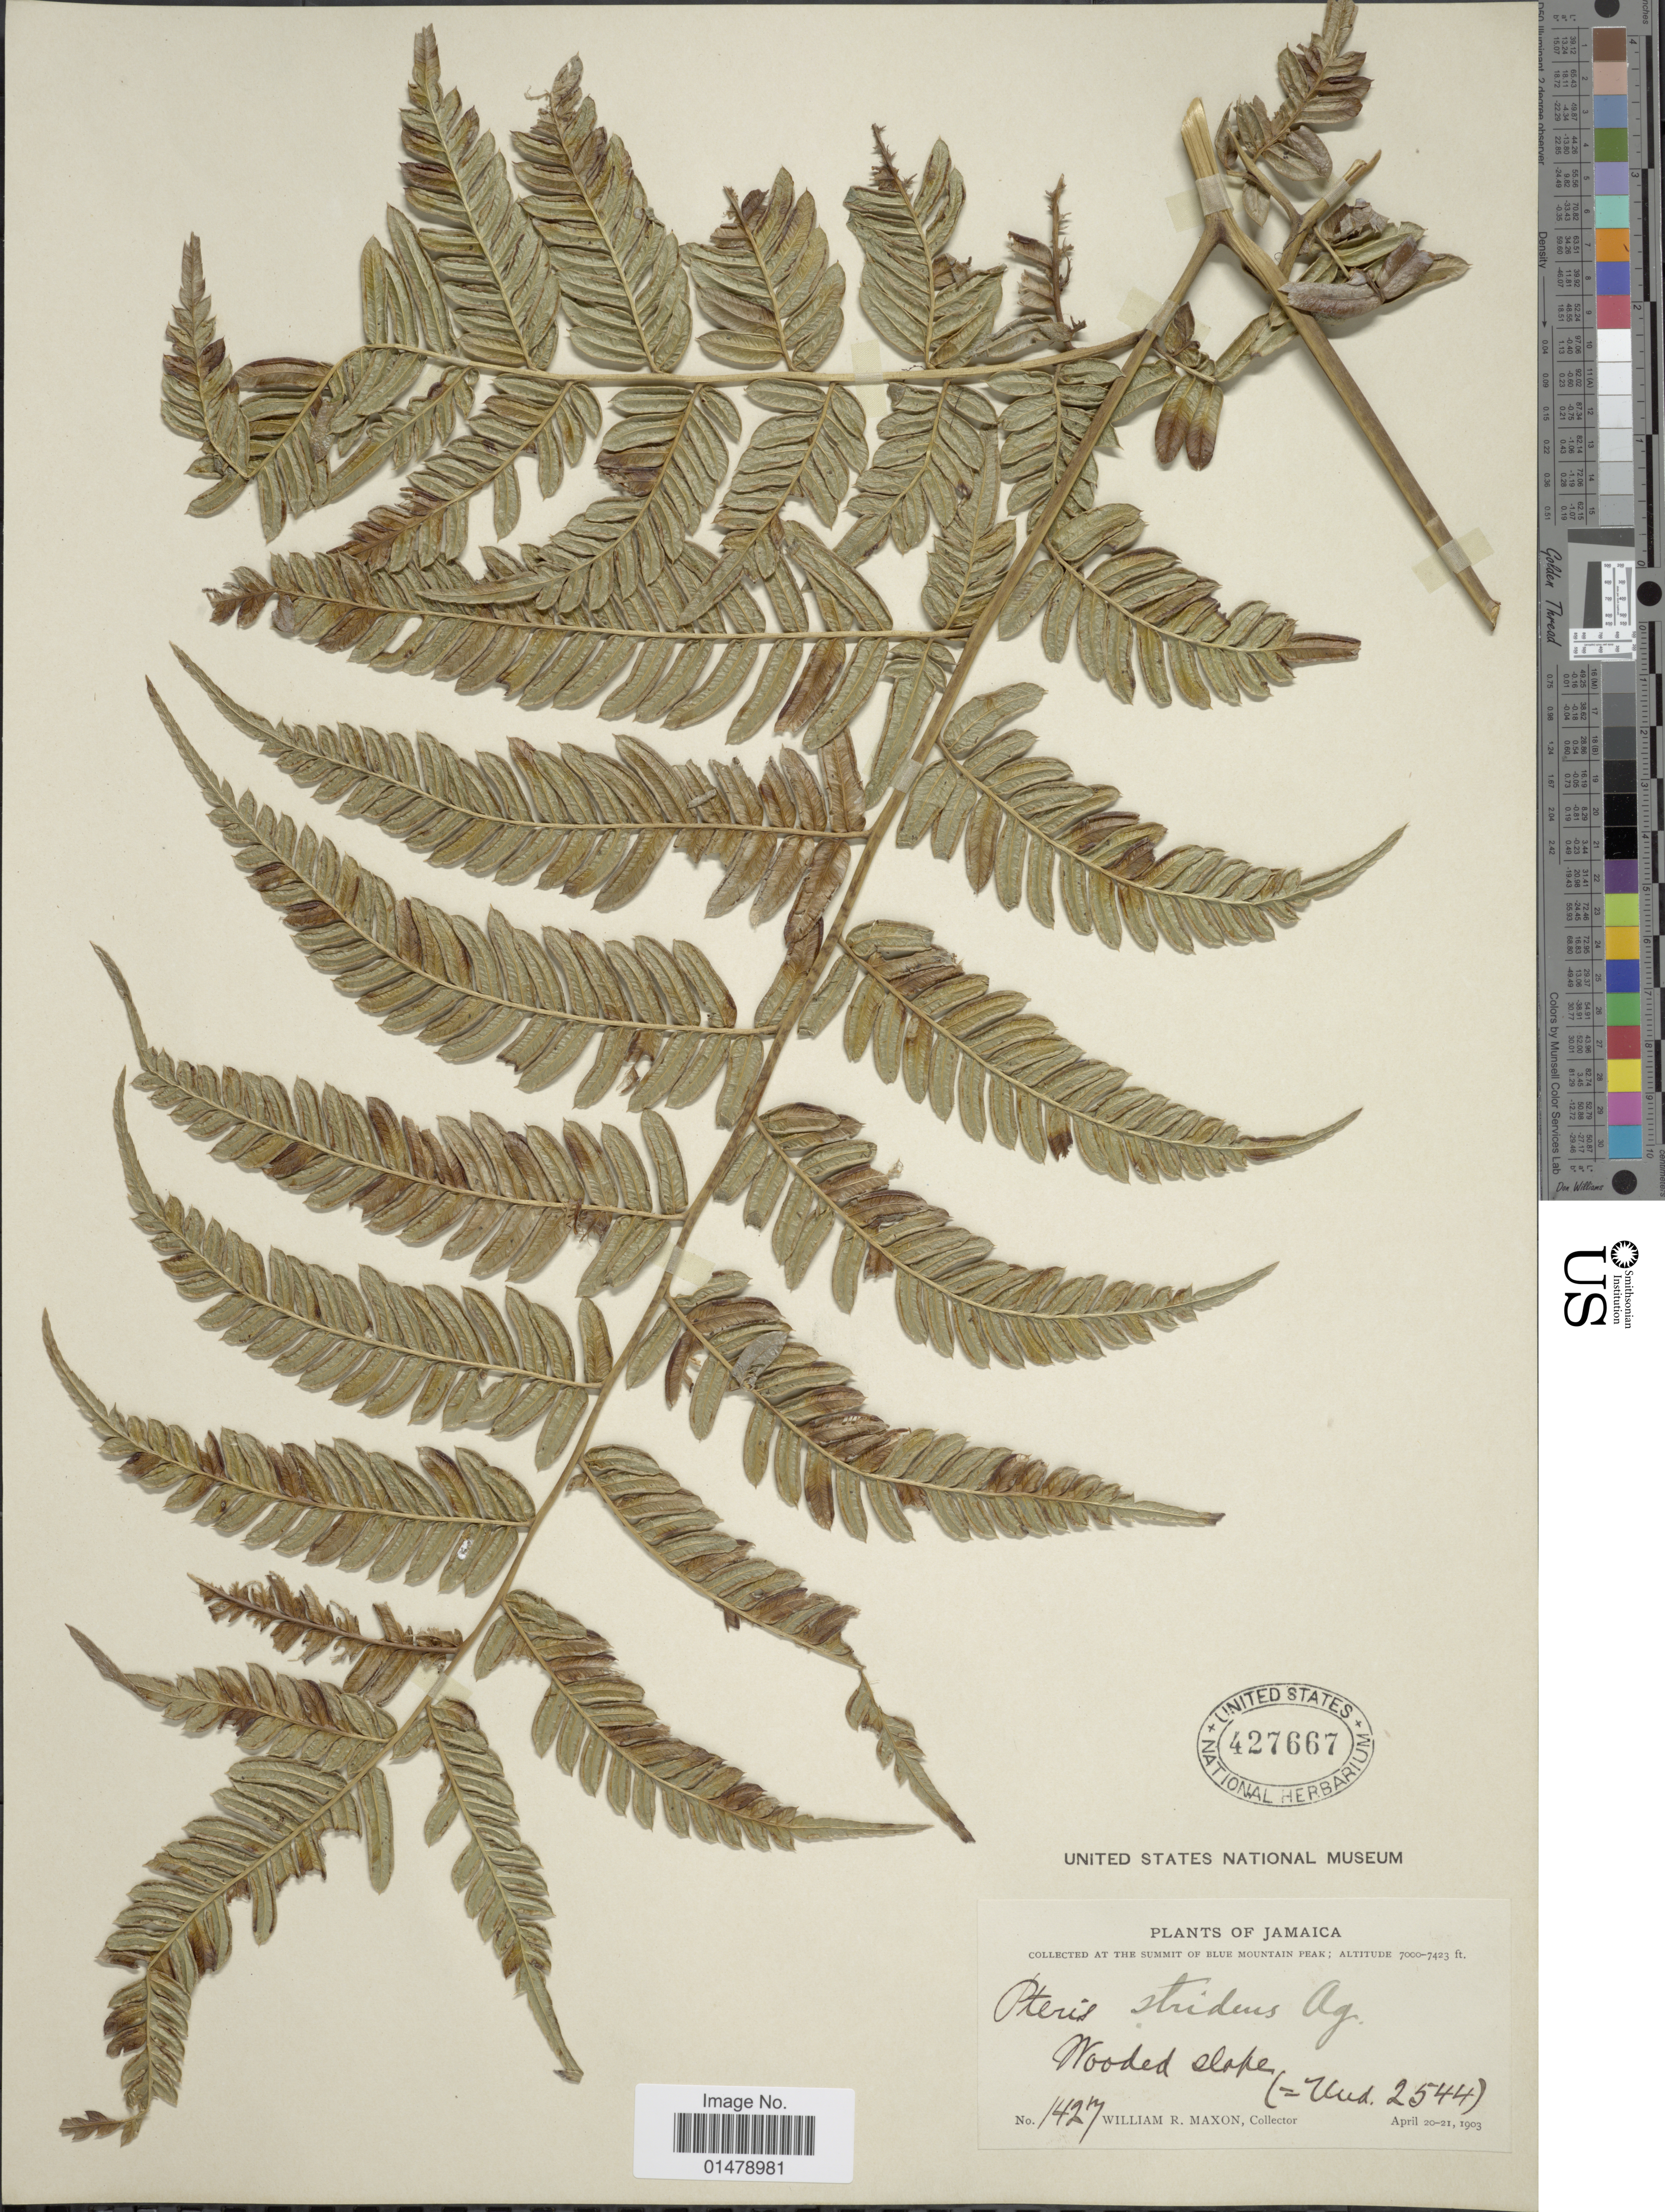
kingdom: Plantae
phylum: Tracheophyta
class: Polypodiopsida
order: Polypodiales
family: Pteridaceae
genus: Pteris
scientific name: Pteris stridens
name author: J. Agardh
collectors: W. R. Maxon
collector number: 1427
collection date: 1903-04-20/1903-04-21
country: Jamaica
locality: At the summit of Blue Mountain Peak.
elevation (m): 2134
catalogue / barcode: US 427667